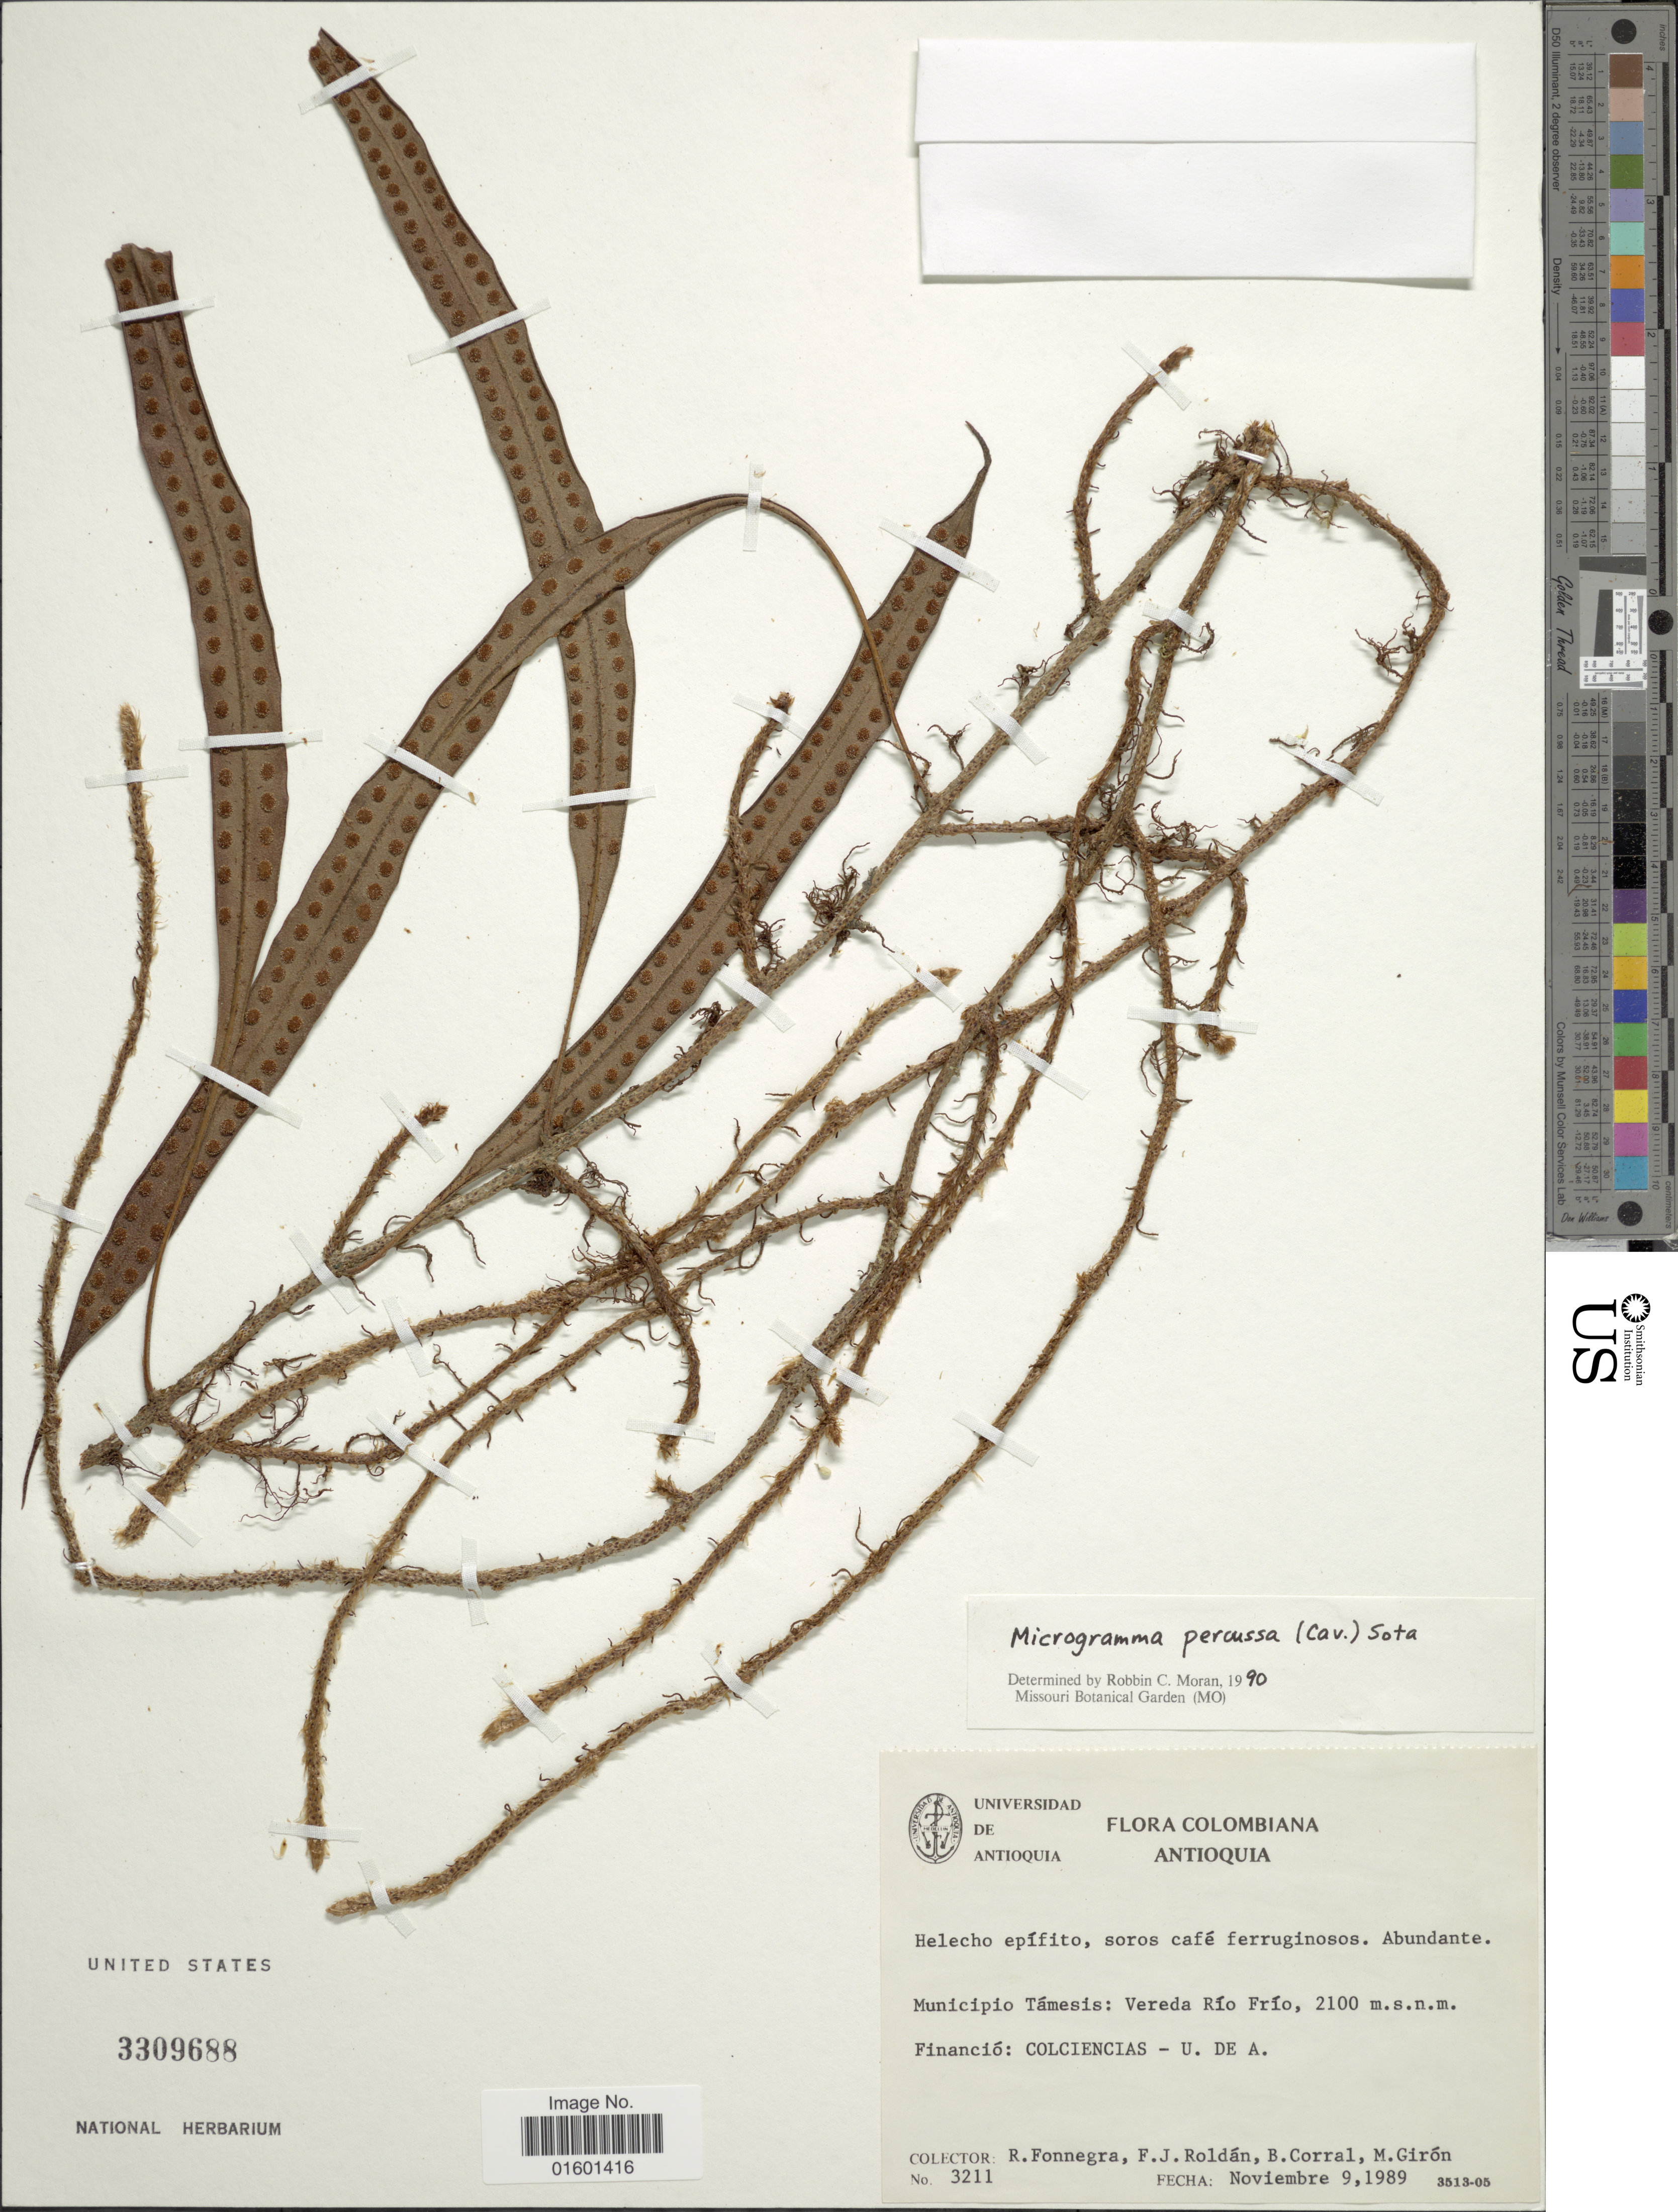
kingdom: Plantae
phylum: Tracheophyta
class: Polypodiopsida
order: Polypodiales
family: Polypodiaceae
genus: Microgramma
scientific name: Microgramma percussa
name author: (Cav.) de la Sota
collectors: R. Fonnegra G., F. J. Roldán, B. Corral & M. Giron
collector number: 3211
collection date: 1989-11-09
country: Colombia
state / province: Antioquia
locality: Muncipio Tamesis: Vereda Rio Frio, Financio: Colciencias - U. DE A.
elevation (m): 2100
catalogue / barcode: US 3309688